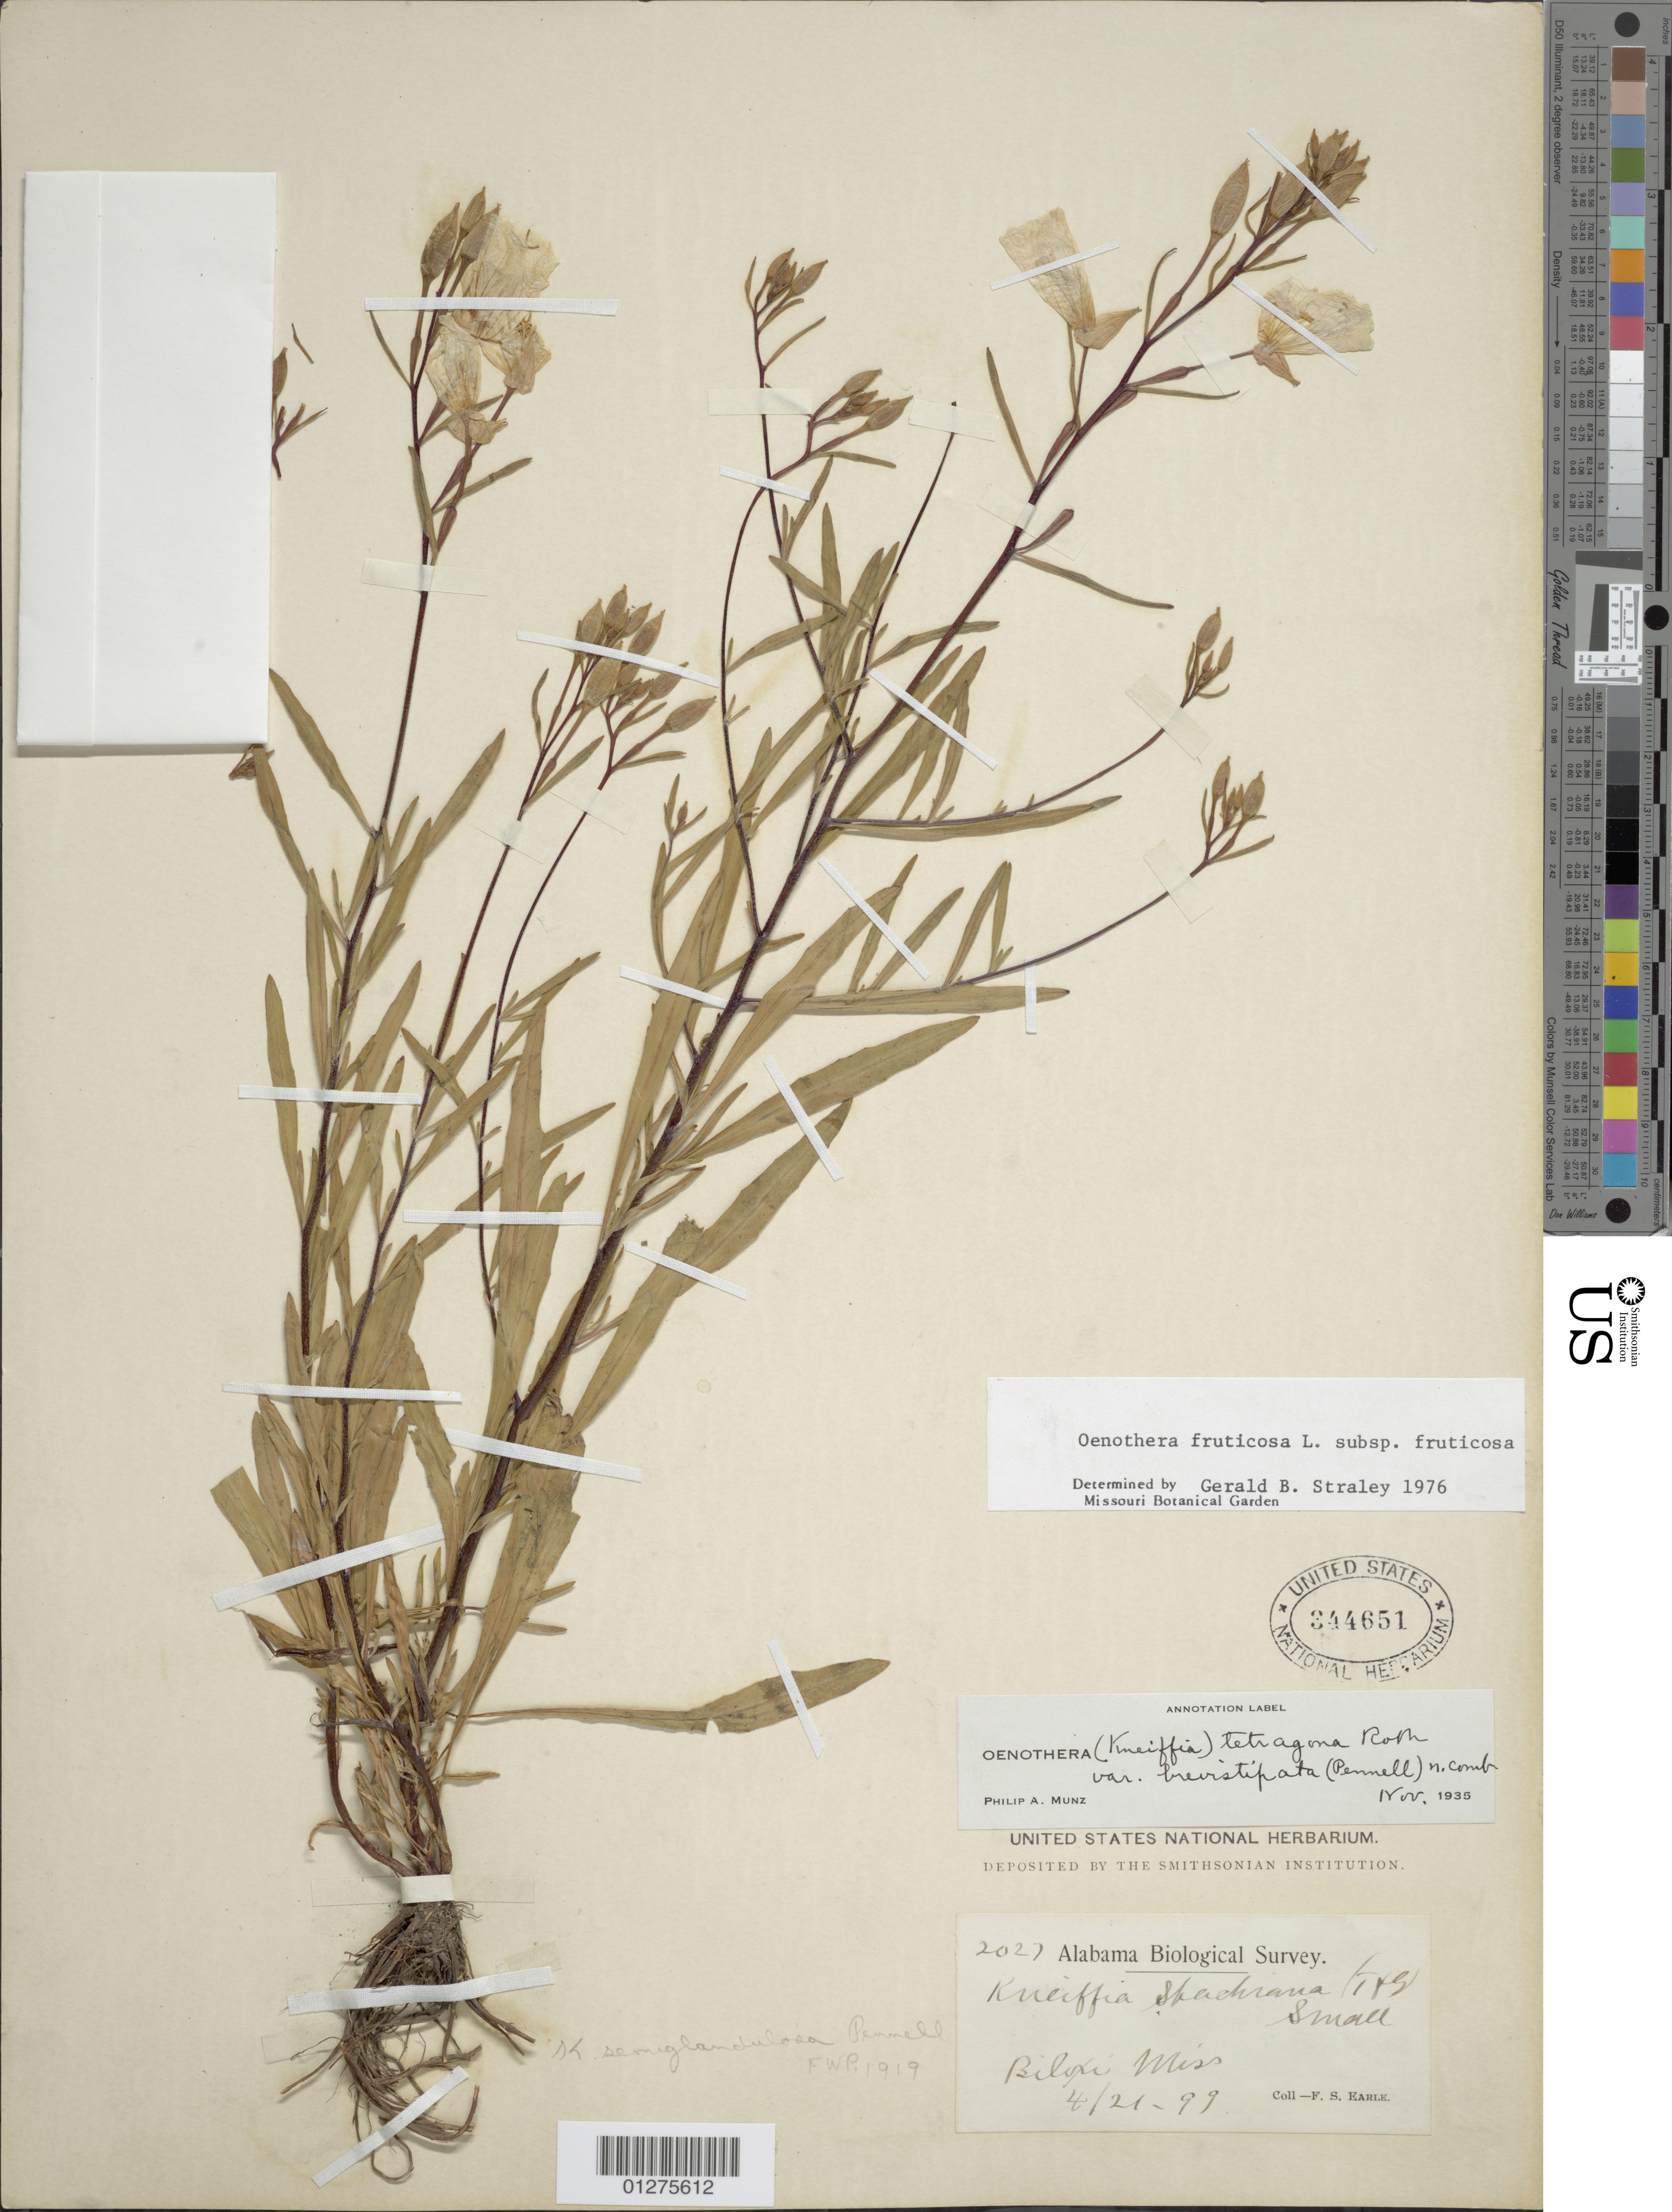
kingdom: Plantae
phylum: Tracheophyta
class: Magnoliopsida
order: Myrtales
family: Onagraceae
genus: Oenothera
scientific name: Oenothera fruticosa subsp. fruticosa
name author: L.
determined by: Straley, G. B.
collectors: F. S. Earle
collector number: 2027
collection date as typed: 4/21-99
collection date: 1899-04-21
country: United States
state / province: Mississippi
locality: Biloxi.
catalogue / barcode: US 344651